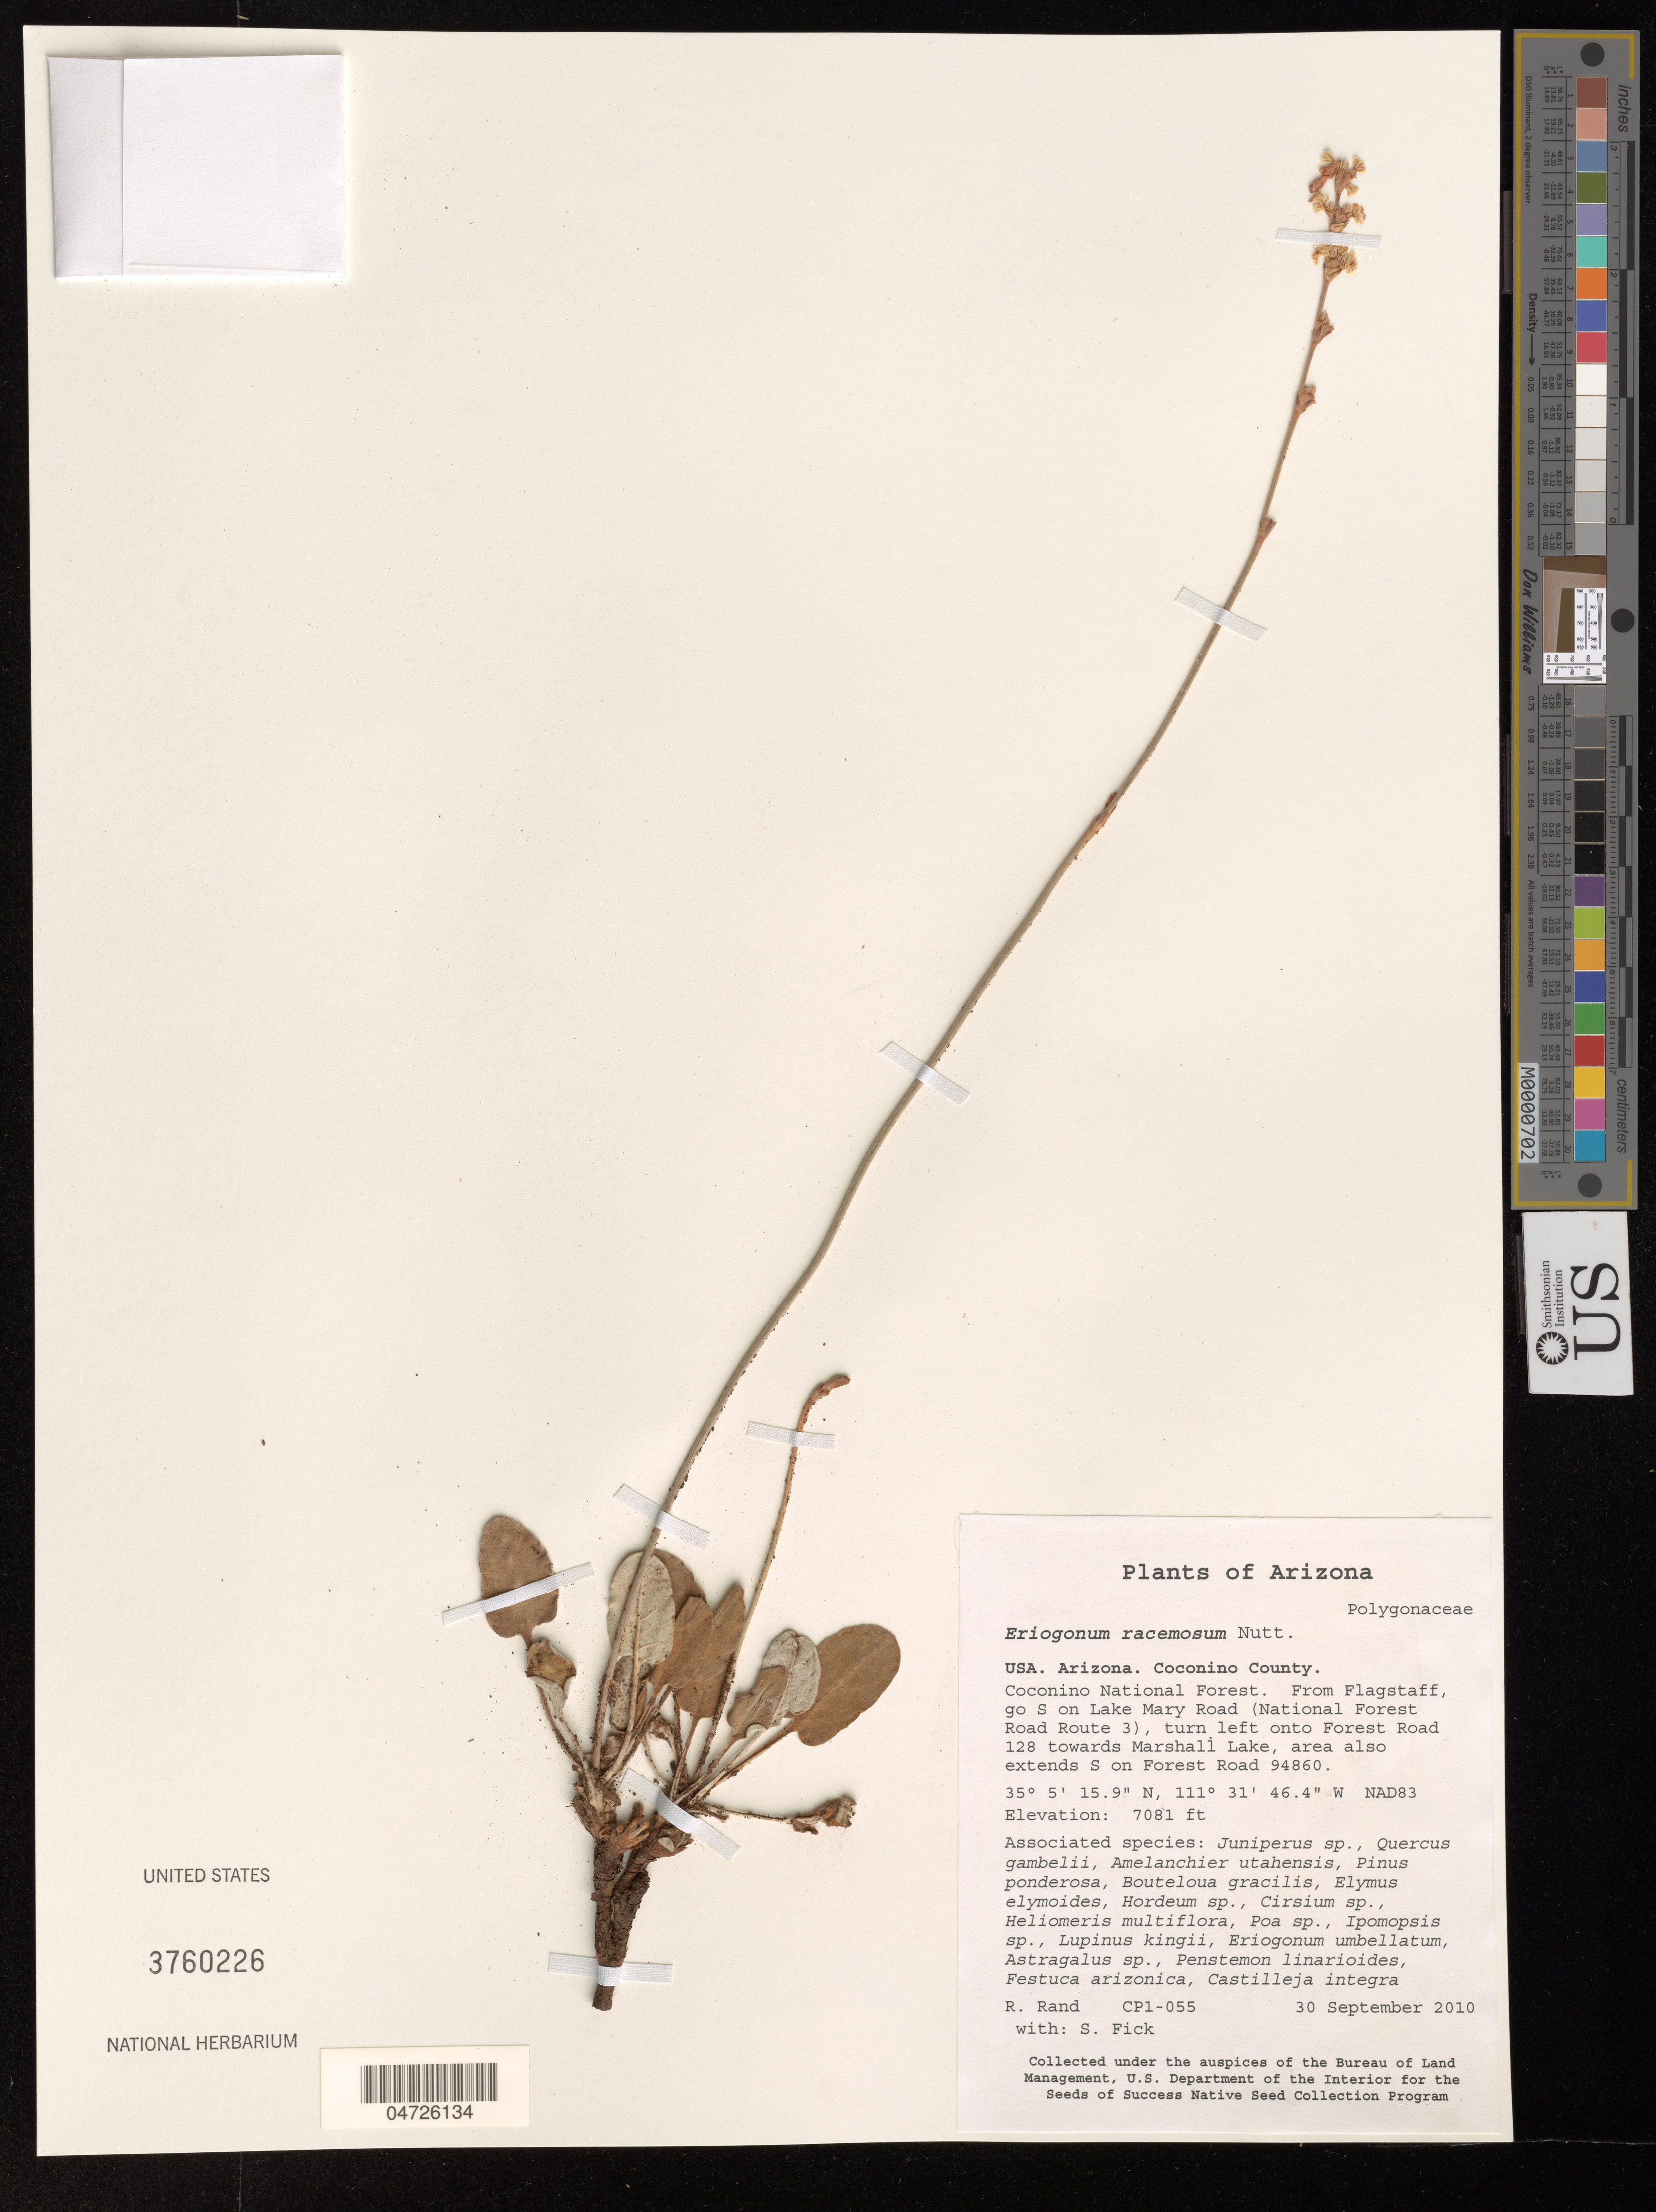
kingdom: Plantae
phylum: Tracheophyta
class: Magnoliopsida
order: Caryophyllales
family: Polygonaceae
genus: Eriogonum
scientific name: Eriogonum racemosum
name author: Nutt.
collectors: R. Rand & S. Fick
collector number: CP1-055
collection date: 2010-09-30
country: United States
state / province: Arizona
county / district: Coconino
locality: Coconino County. Coconino National Forest. From Flagstaff, go S on Lake Mary Road (National Forest Road Route 3), turn left onto Forest Road 128 towards Marshall Lake, area also extends S on Forest Road 94860. NAD83.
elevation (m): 2158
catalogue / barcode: US 3760226